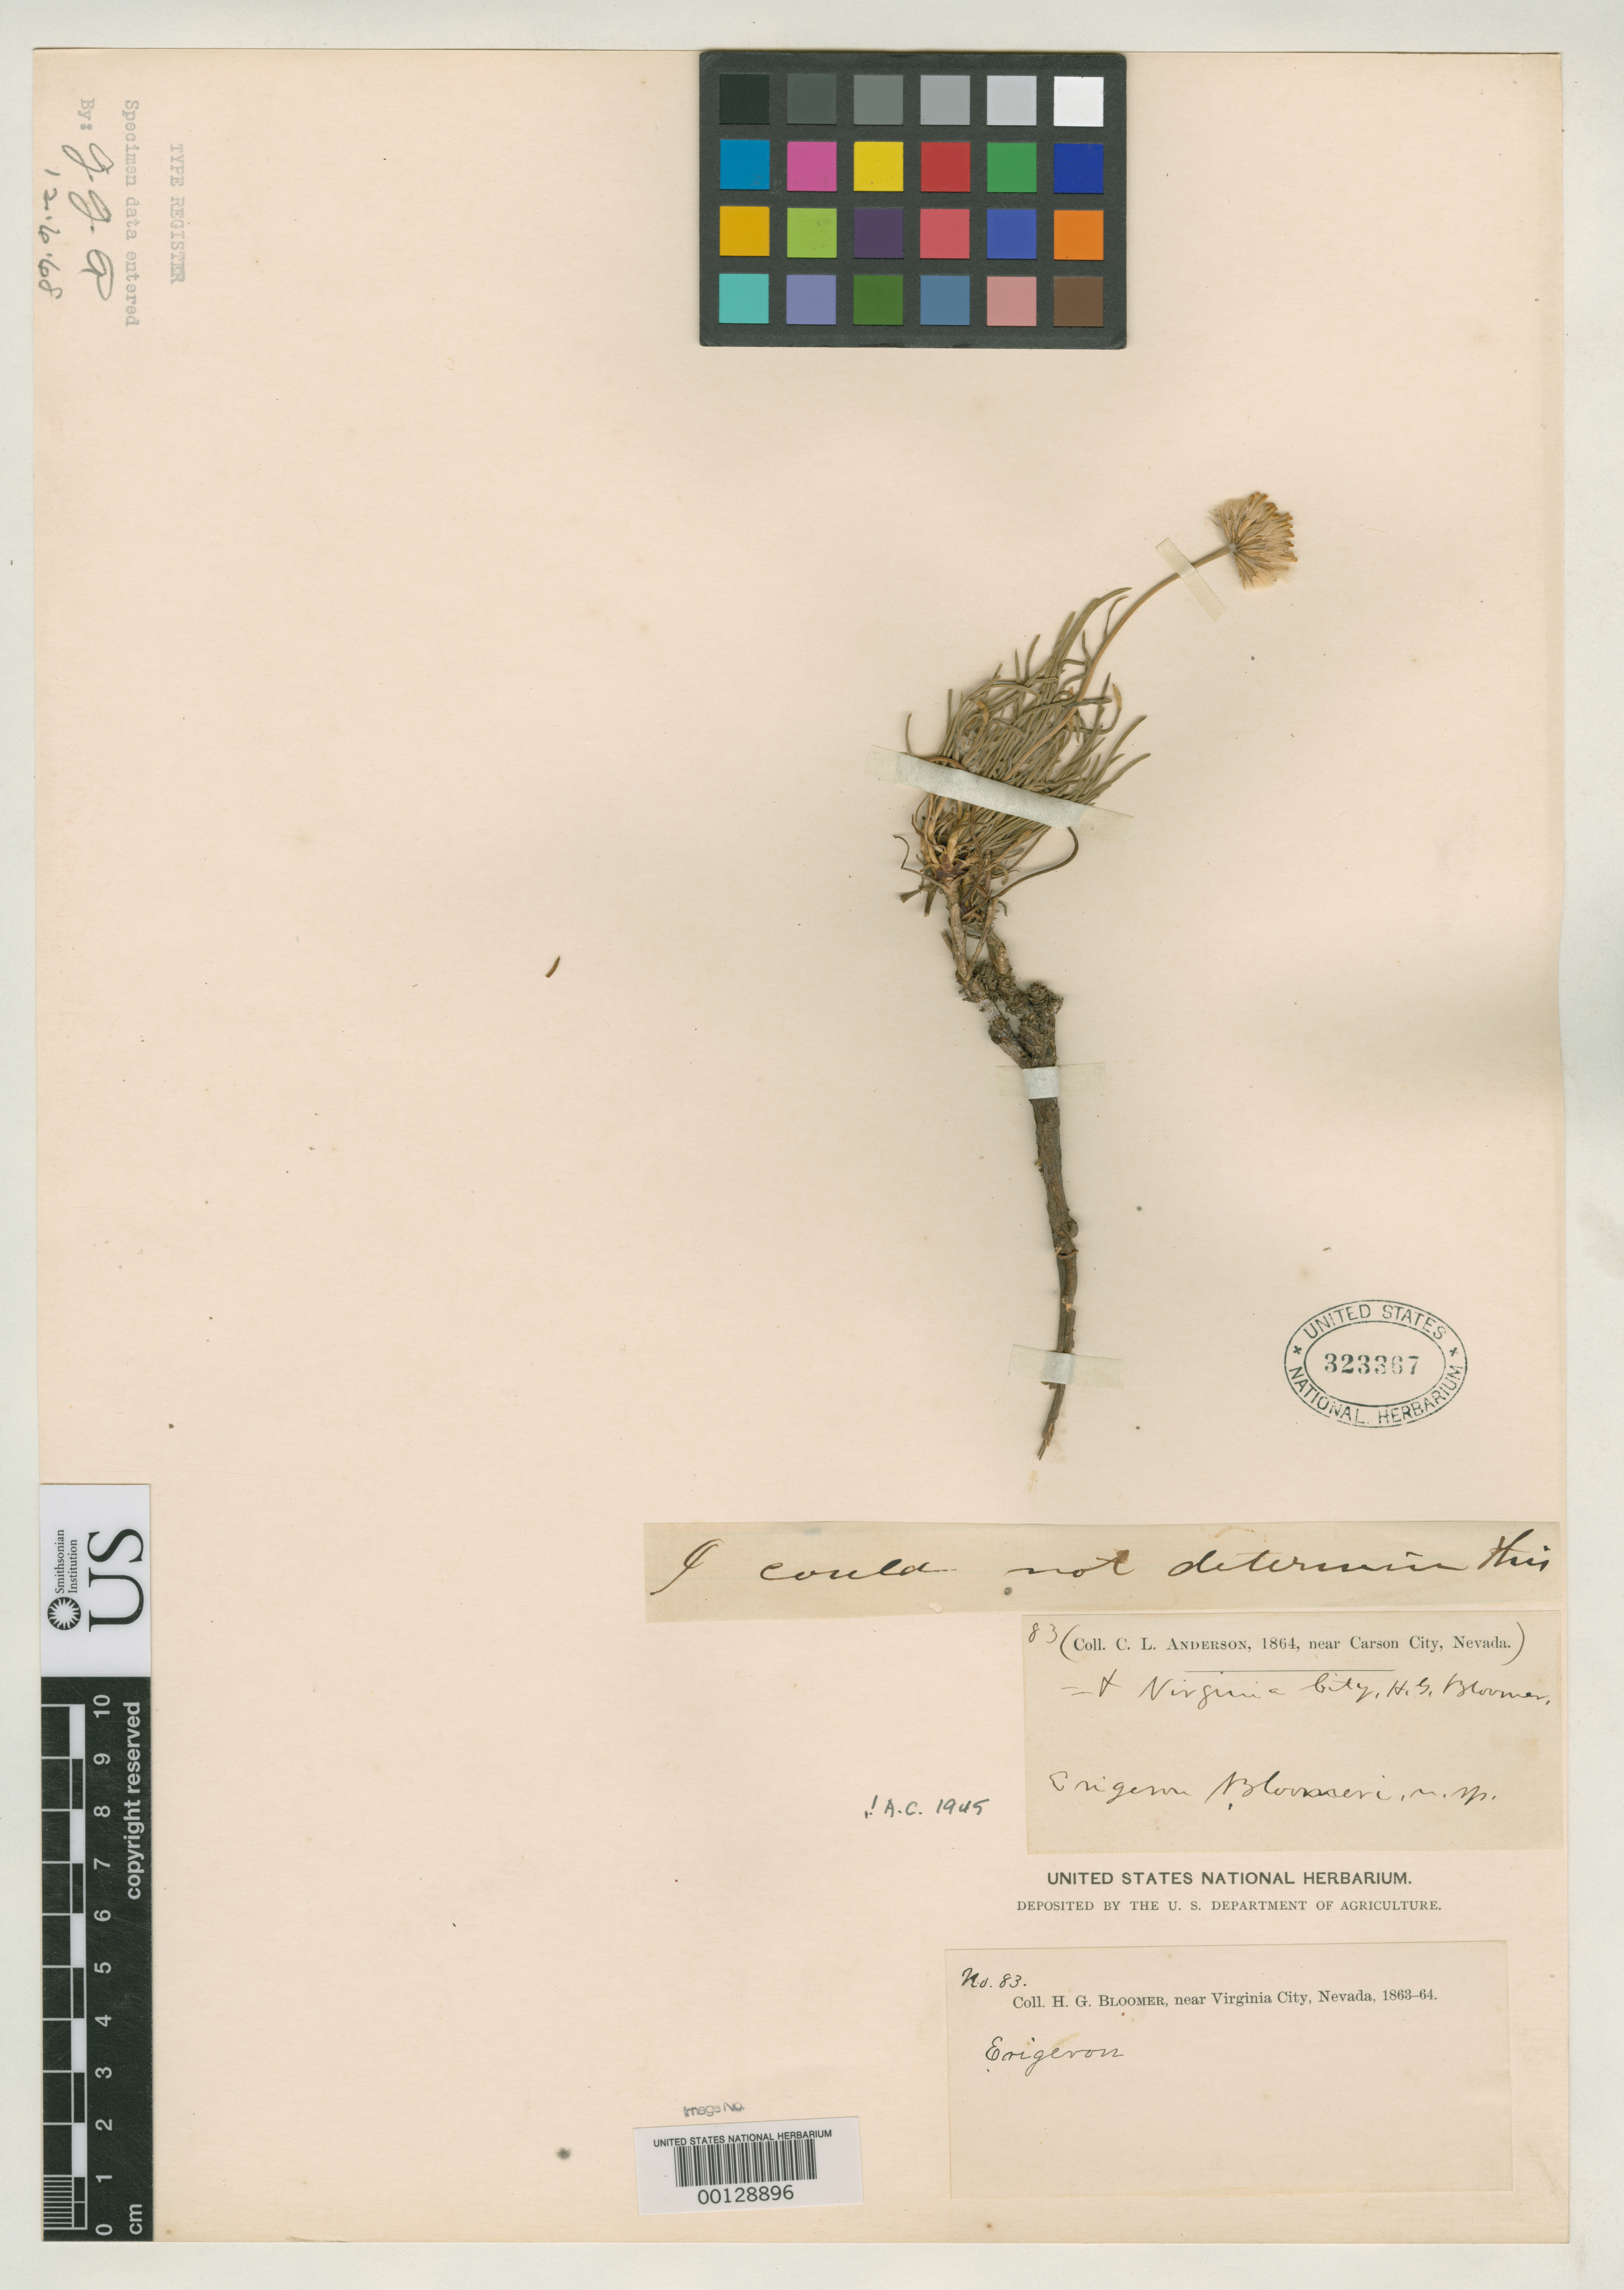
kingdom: Plantae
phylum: Tracheophyta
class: Magnoliopsida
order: Asterales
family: Asteraceae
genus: Erigeron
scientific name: Erigeron bloomeri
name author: A. Gray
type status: Isotype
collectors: H. Bloomer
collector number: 83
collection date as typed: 1864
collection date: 1864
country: United States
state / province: Nevada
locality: Near Virginia City.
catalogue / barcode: US 323367